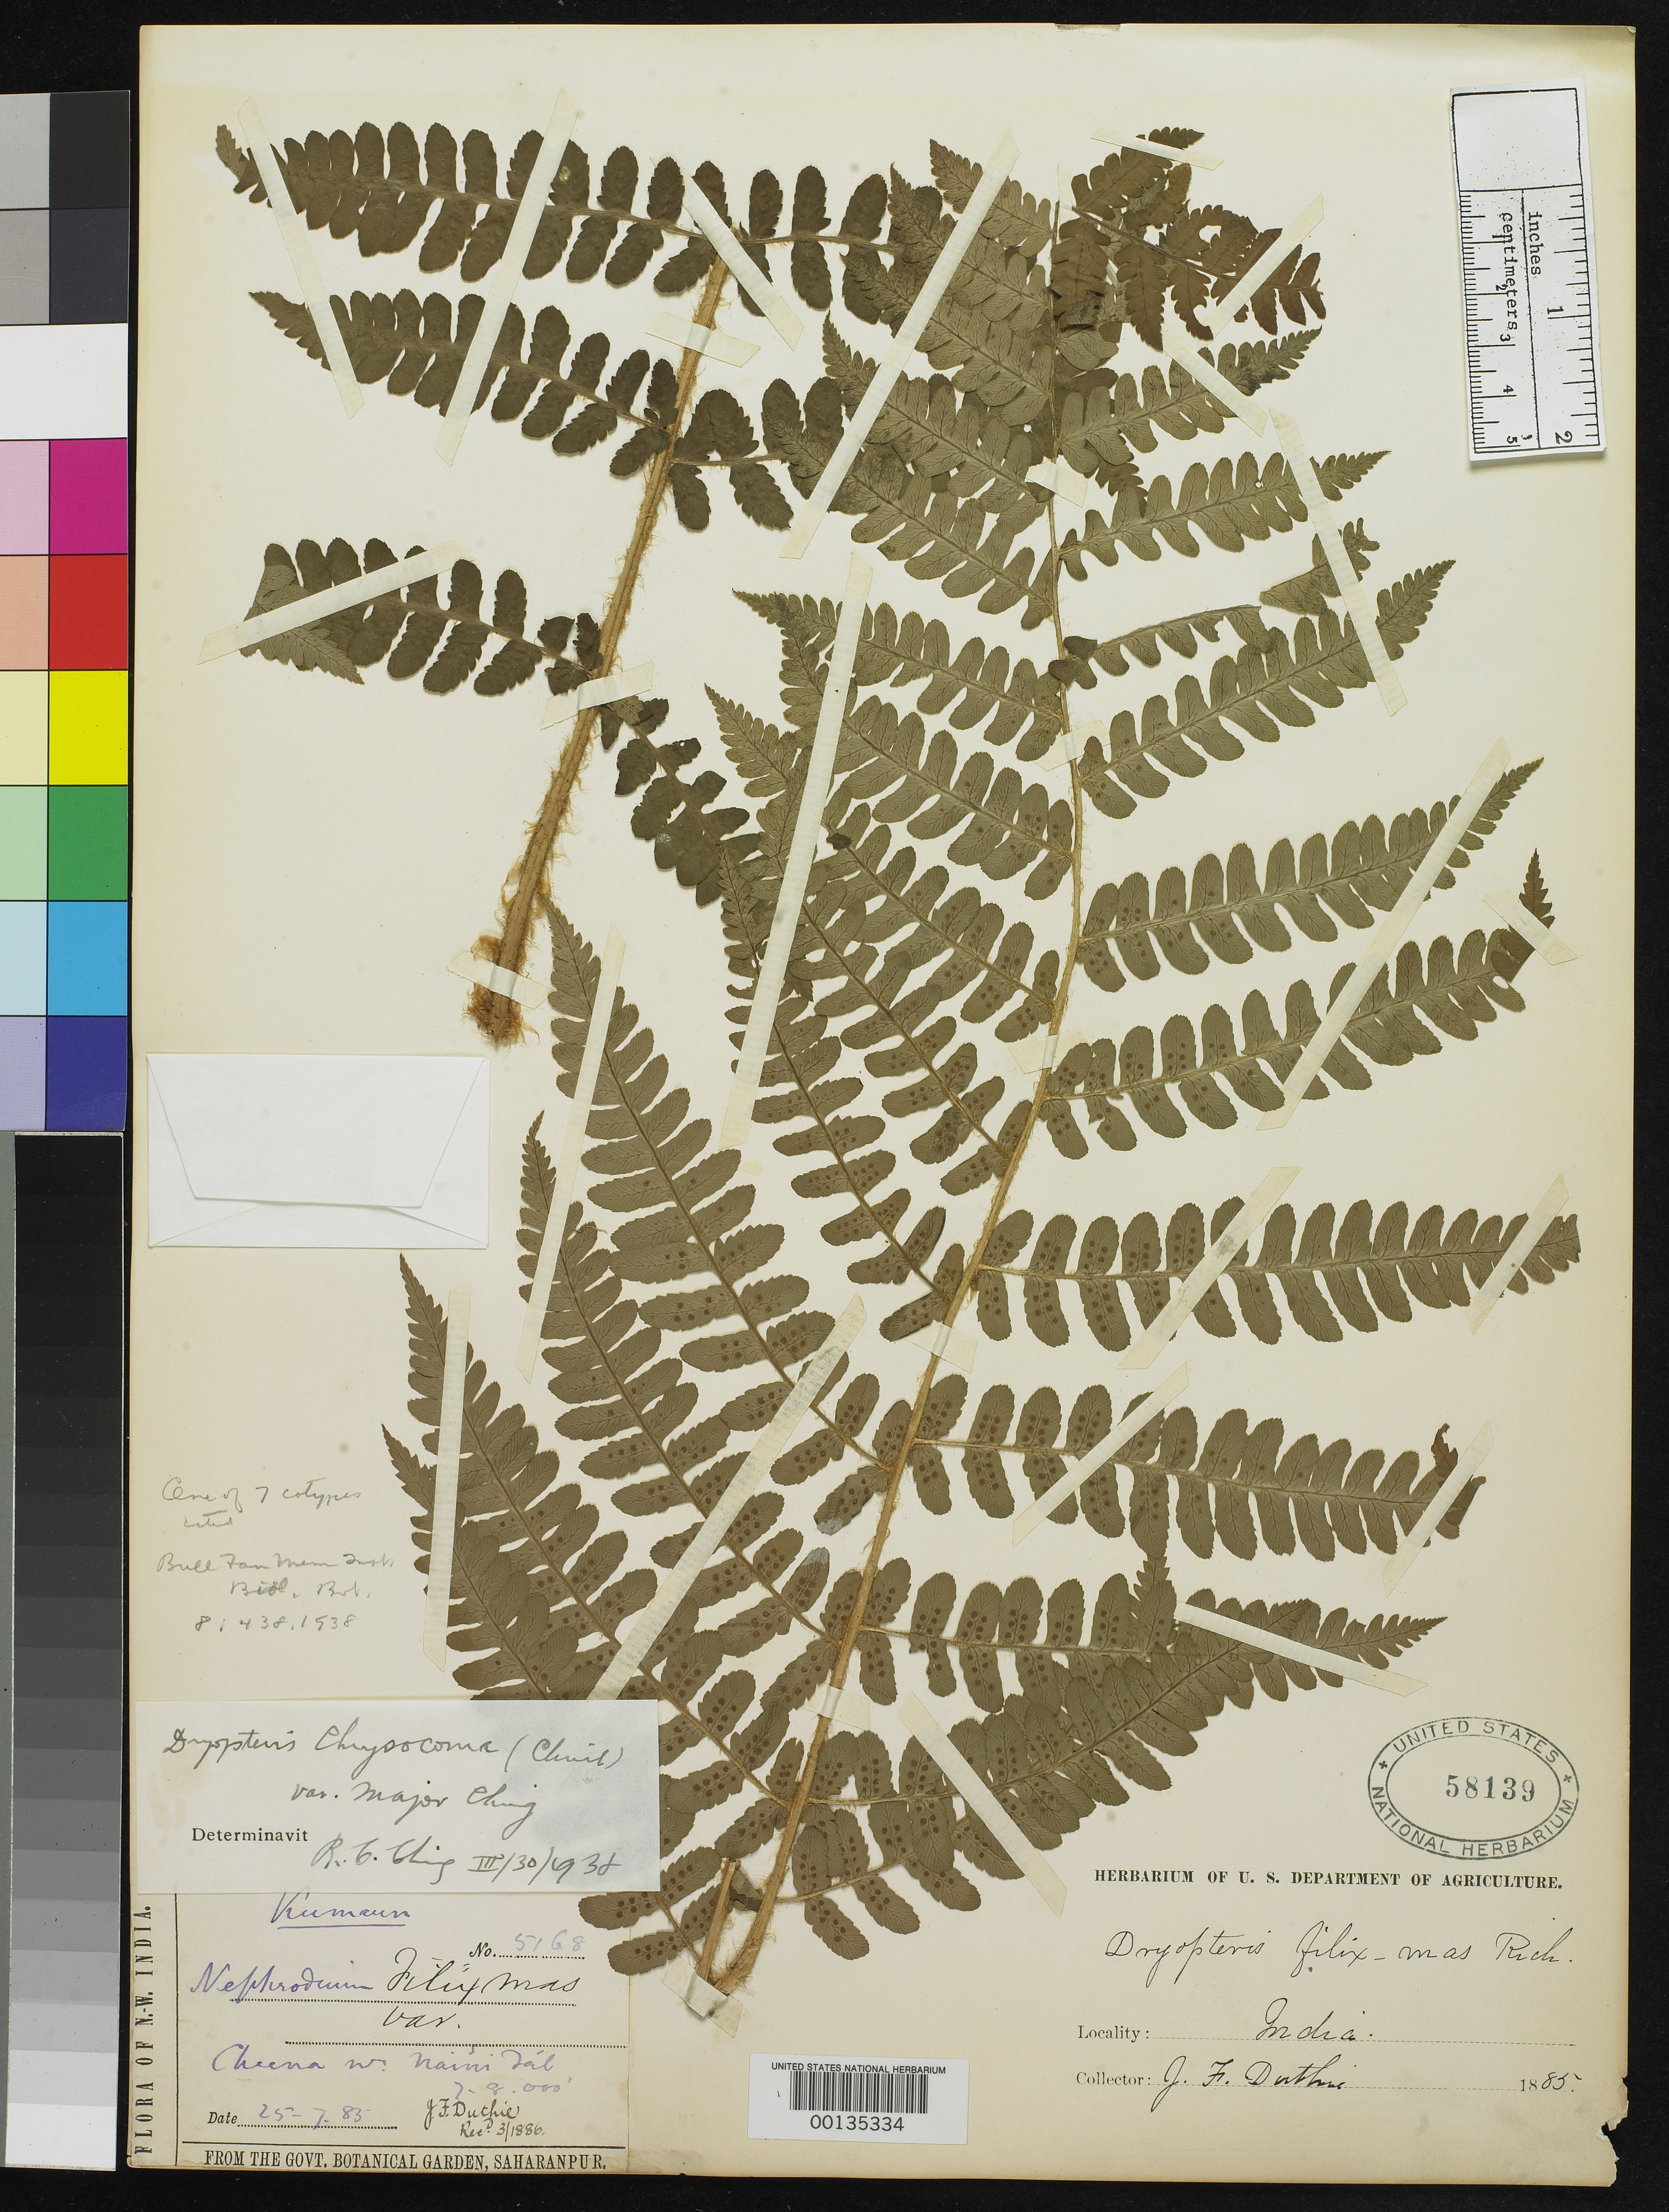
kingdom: Plantae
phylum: Tracheophyta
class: Polypodiopsida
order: Polypodiales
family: Dryopteridaceae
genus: Dryopteris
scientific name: Dryopteris chrysocoma var. major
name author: Ching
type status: Lectotype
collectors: J. F. Duthie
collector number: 5168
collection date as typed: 25 Jul 1883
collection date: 1883-07-25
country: India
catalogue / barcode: US 58139